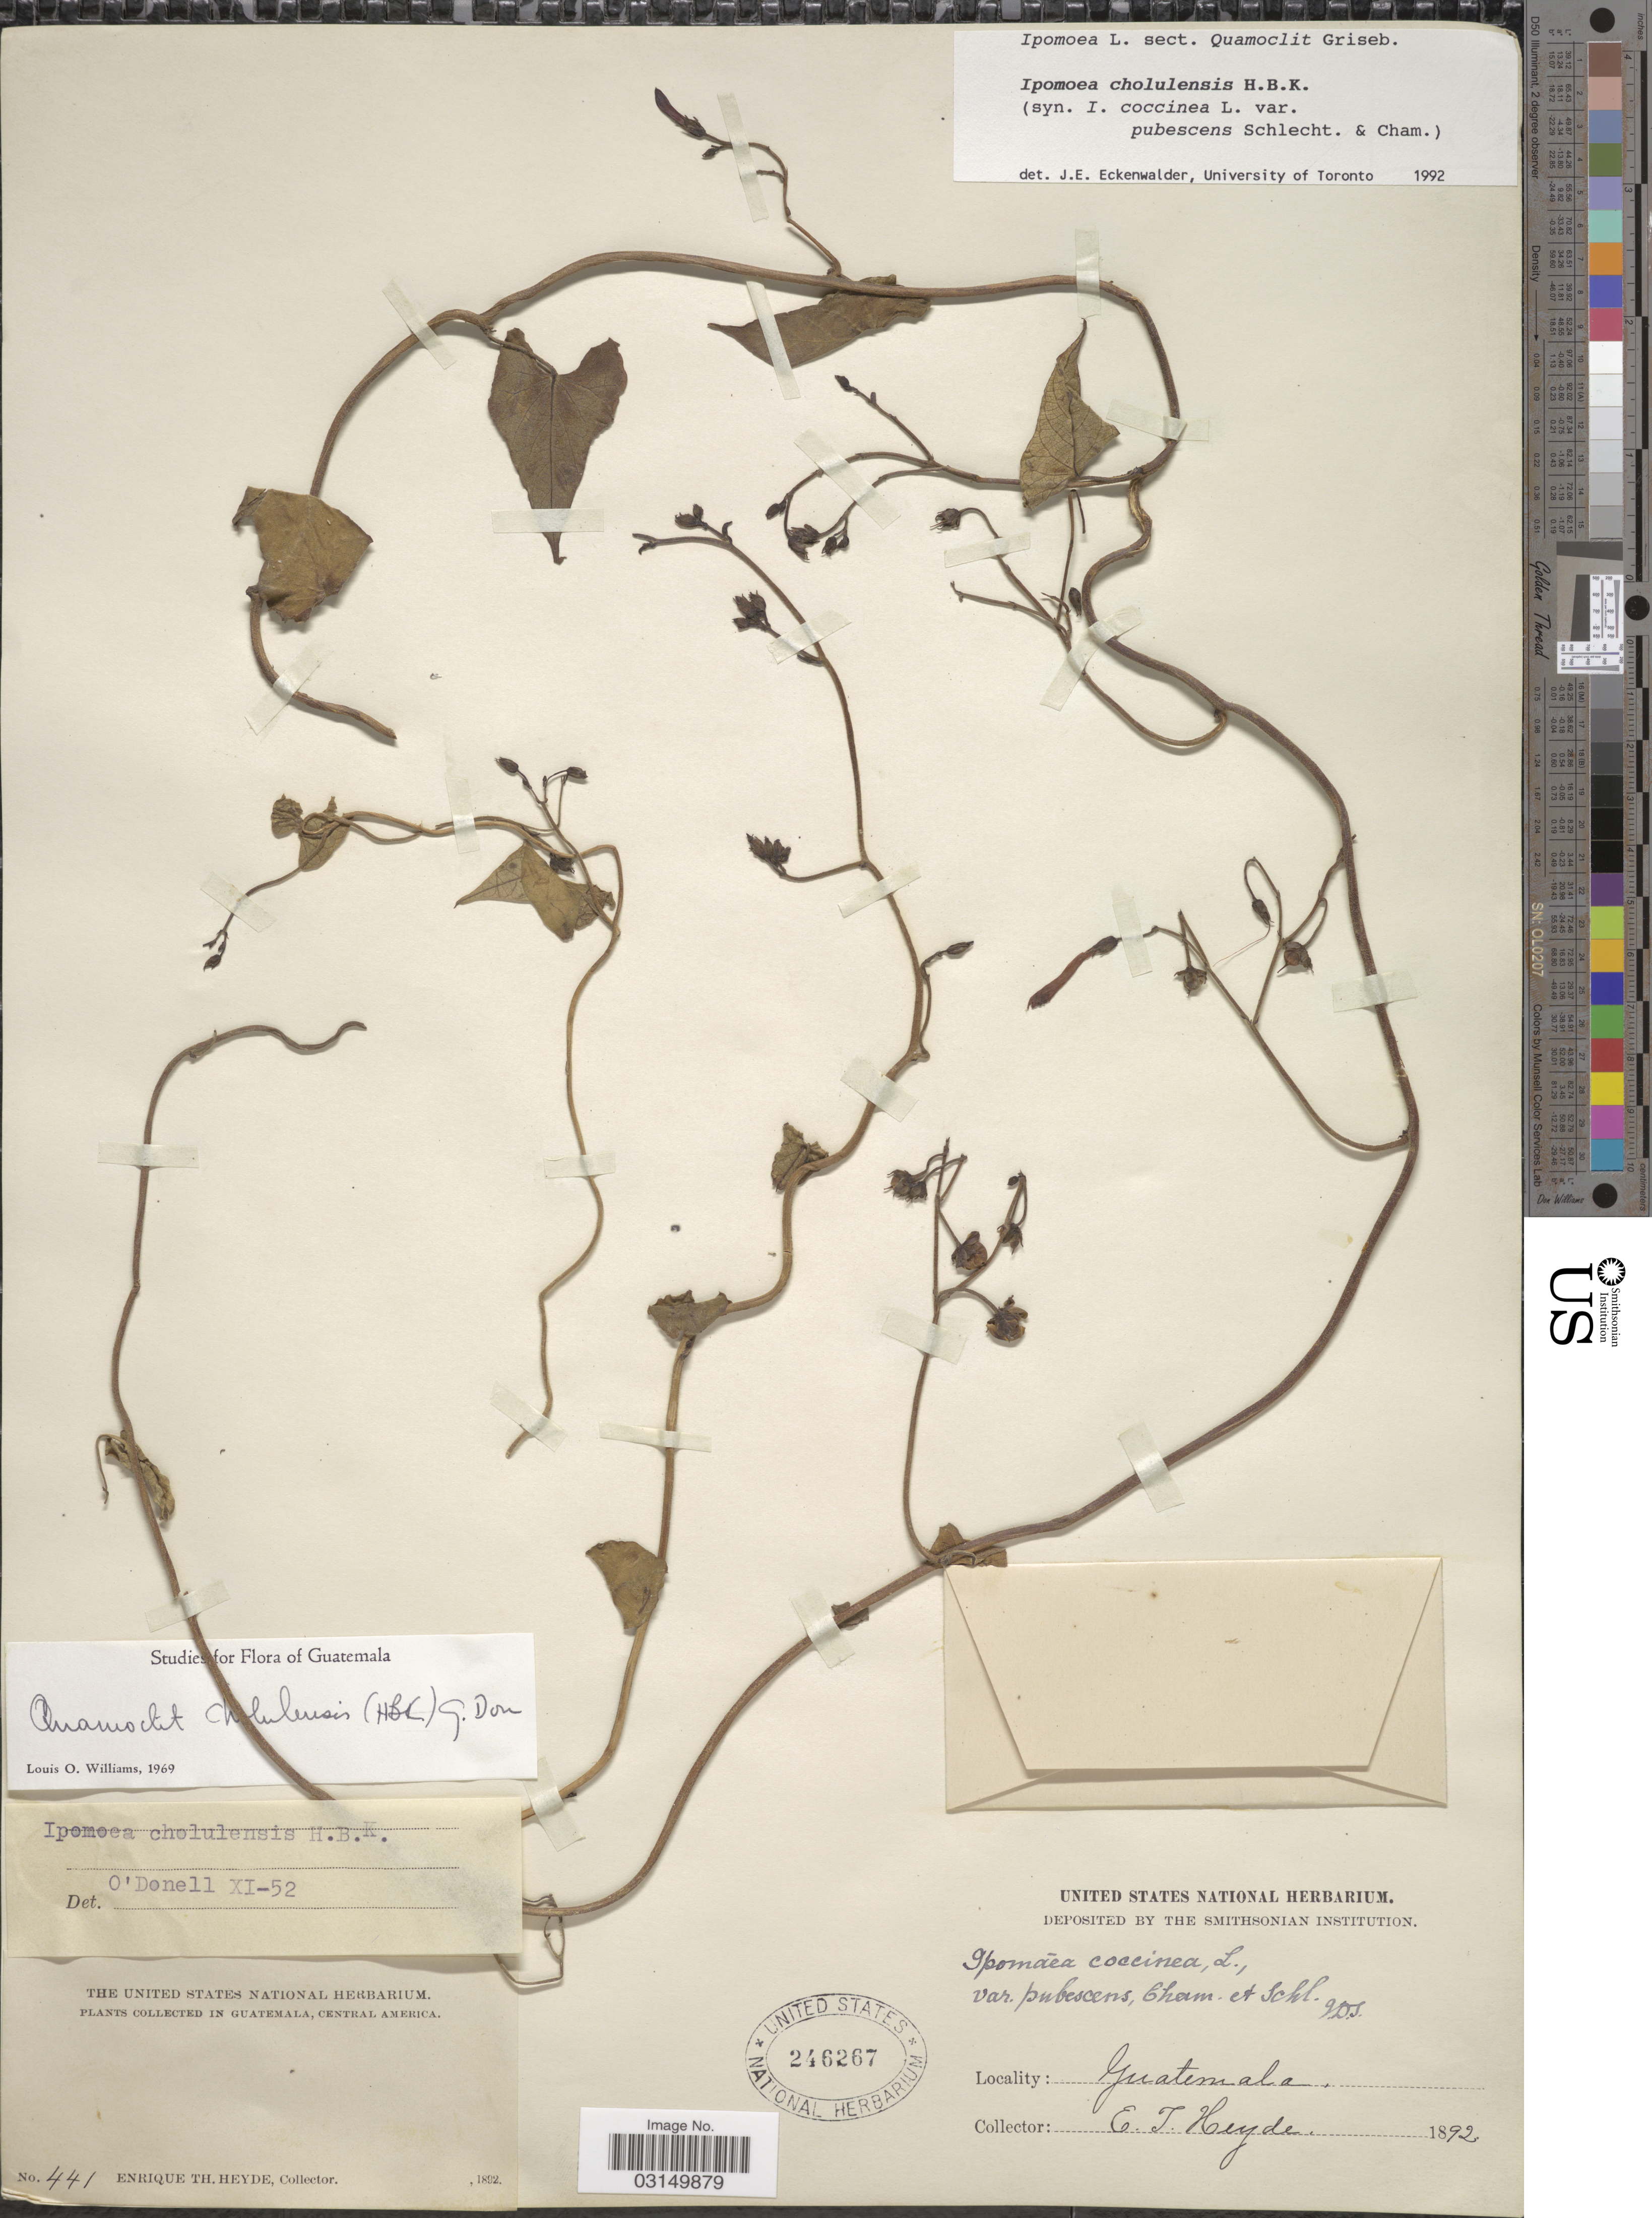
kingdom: Plantae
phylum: Tracheophyta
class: Magnoliopsida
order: Solanales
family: Convolvulaceae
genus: Ipomoea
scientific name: Ipomoea cholulensis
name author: Kunth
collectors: E. T. Heyde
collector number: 441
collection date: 1892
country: Guatemala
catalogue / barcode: US 246267